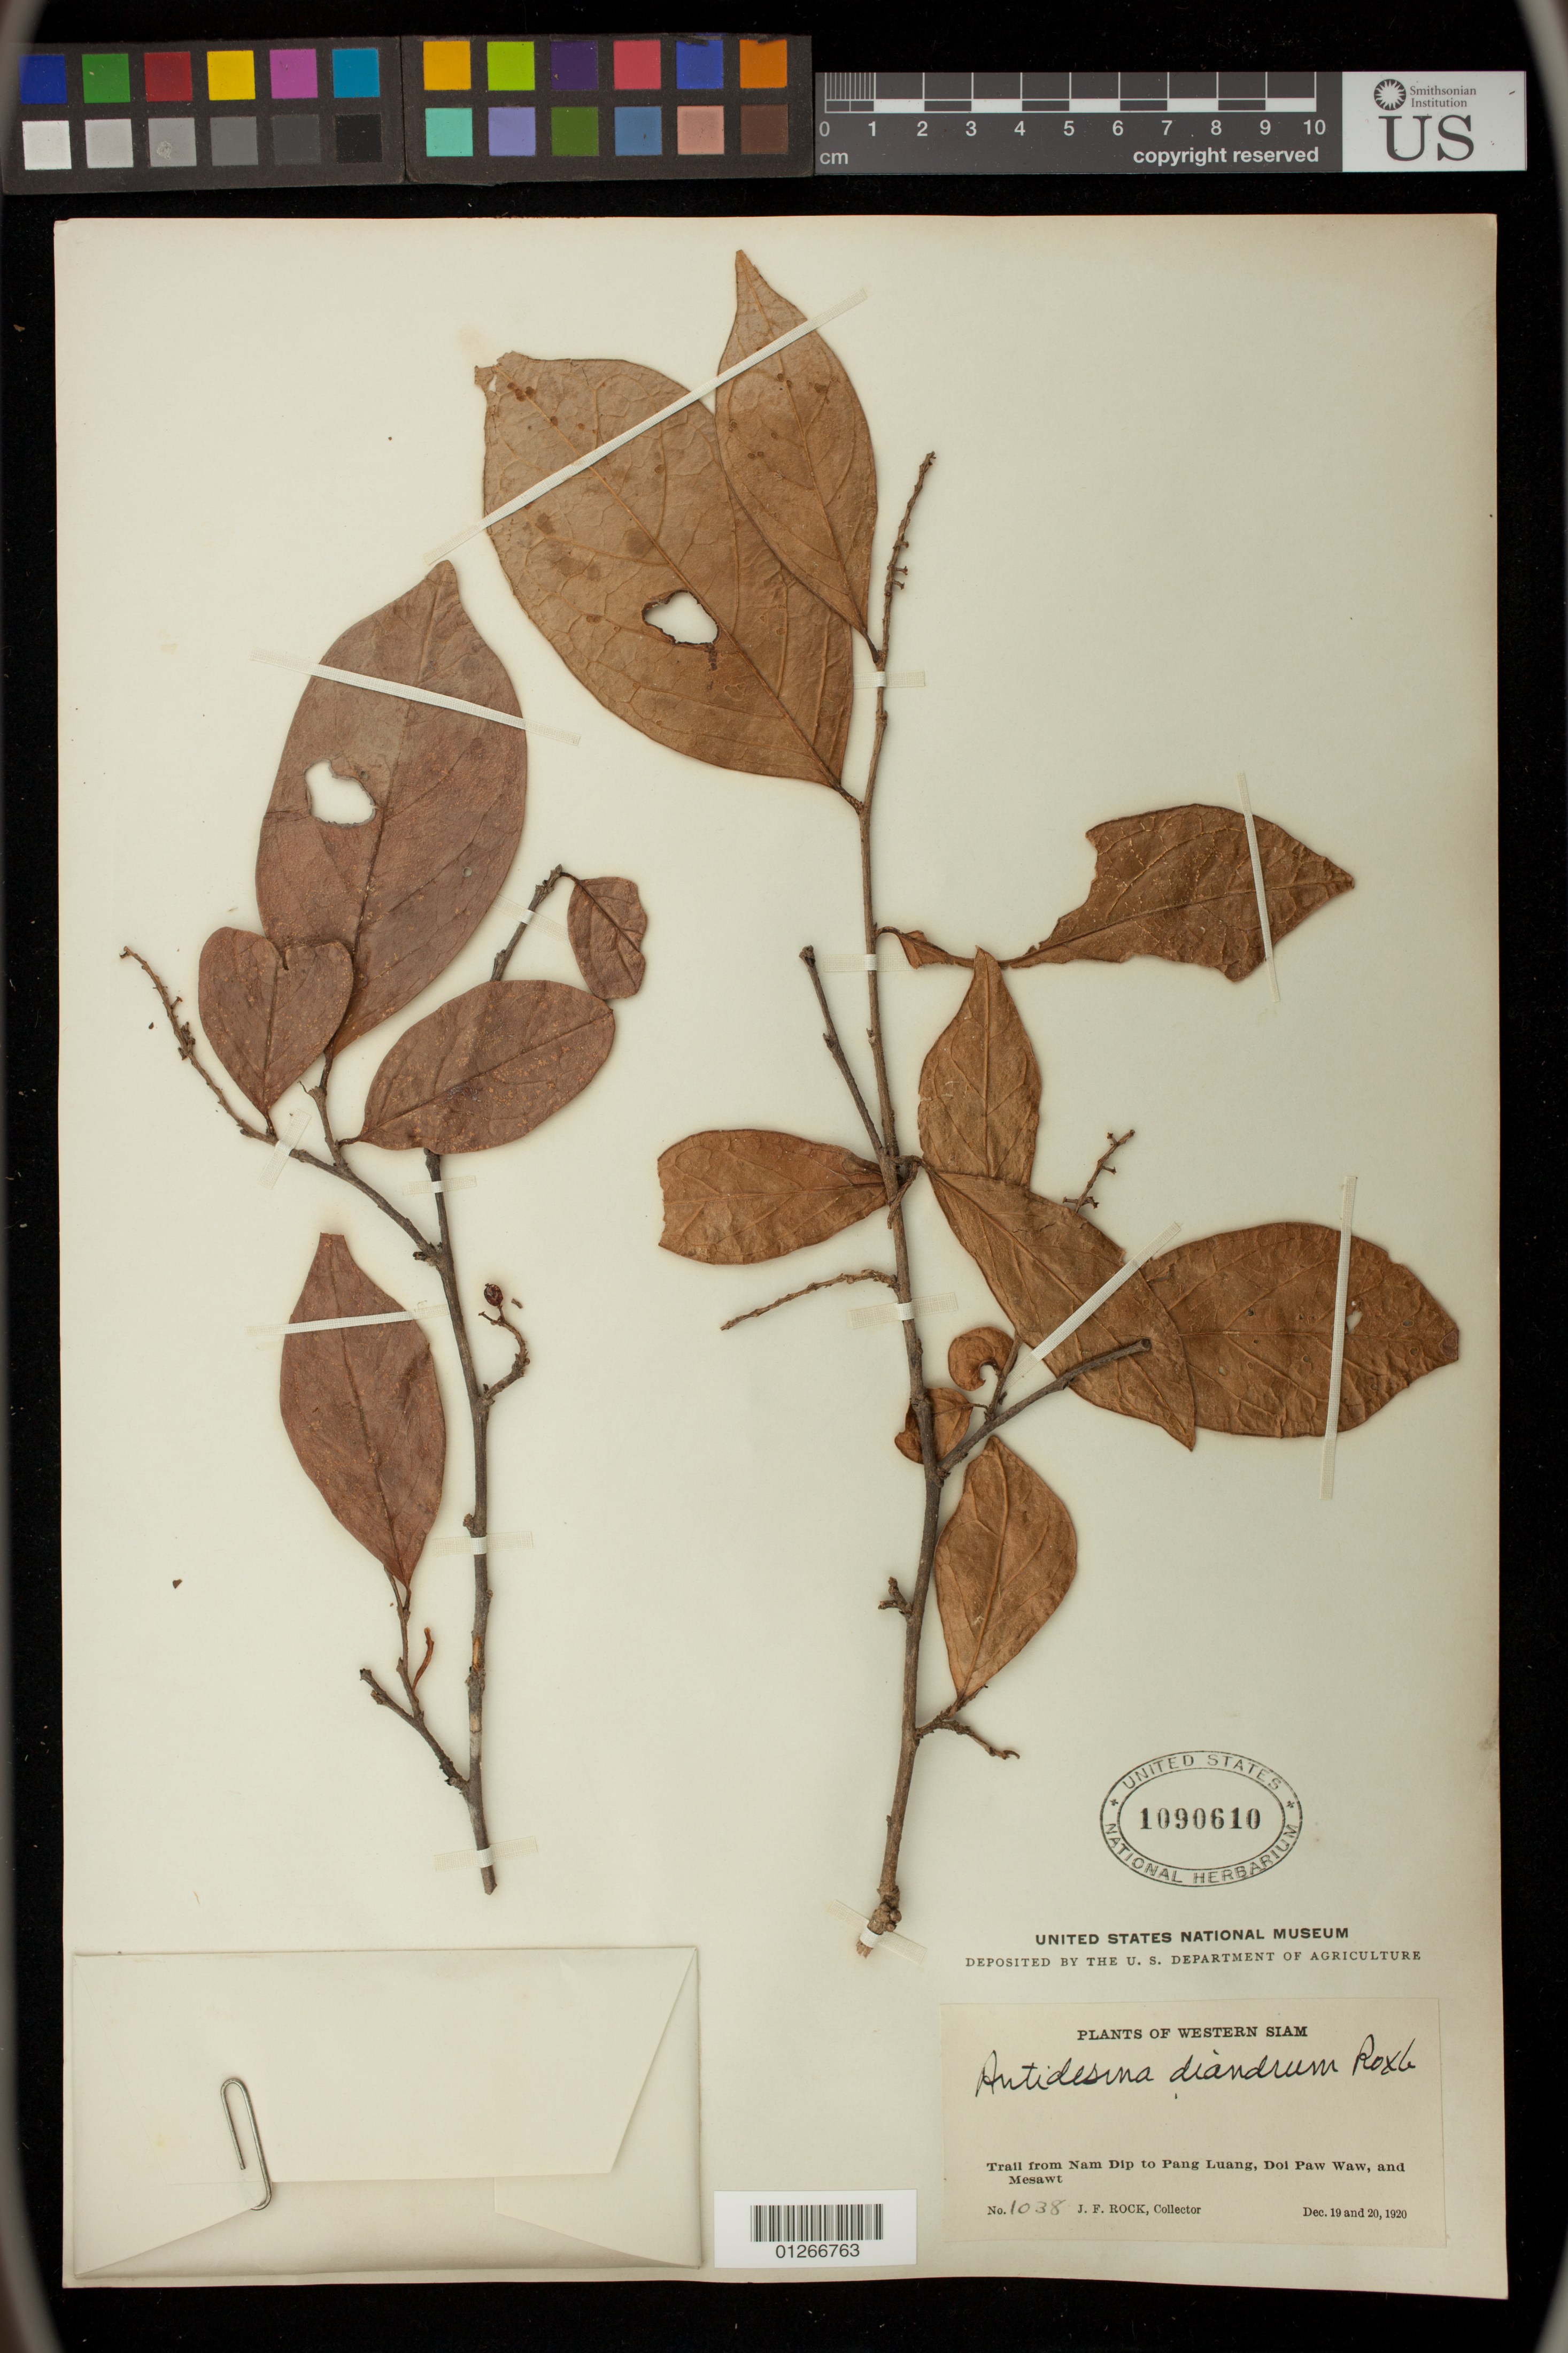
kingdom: Plantae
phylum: Tracheophyta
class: Magnoliopsida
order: Malpighiales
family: Phyllanthaceae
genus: Antidesma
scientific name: Antidesma acidum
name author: Retz.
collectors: J. Rock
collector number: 1038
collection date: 1920-12-19/1920-12-20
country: Thailand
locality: Trail from Nam Dip to Pang Luang, Doi Paw Waw, and Mesawt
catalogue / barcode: US 1090610